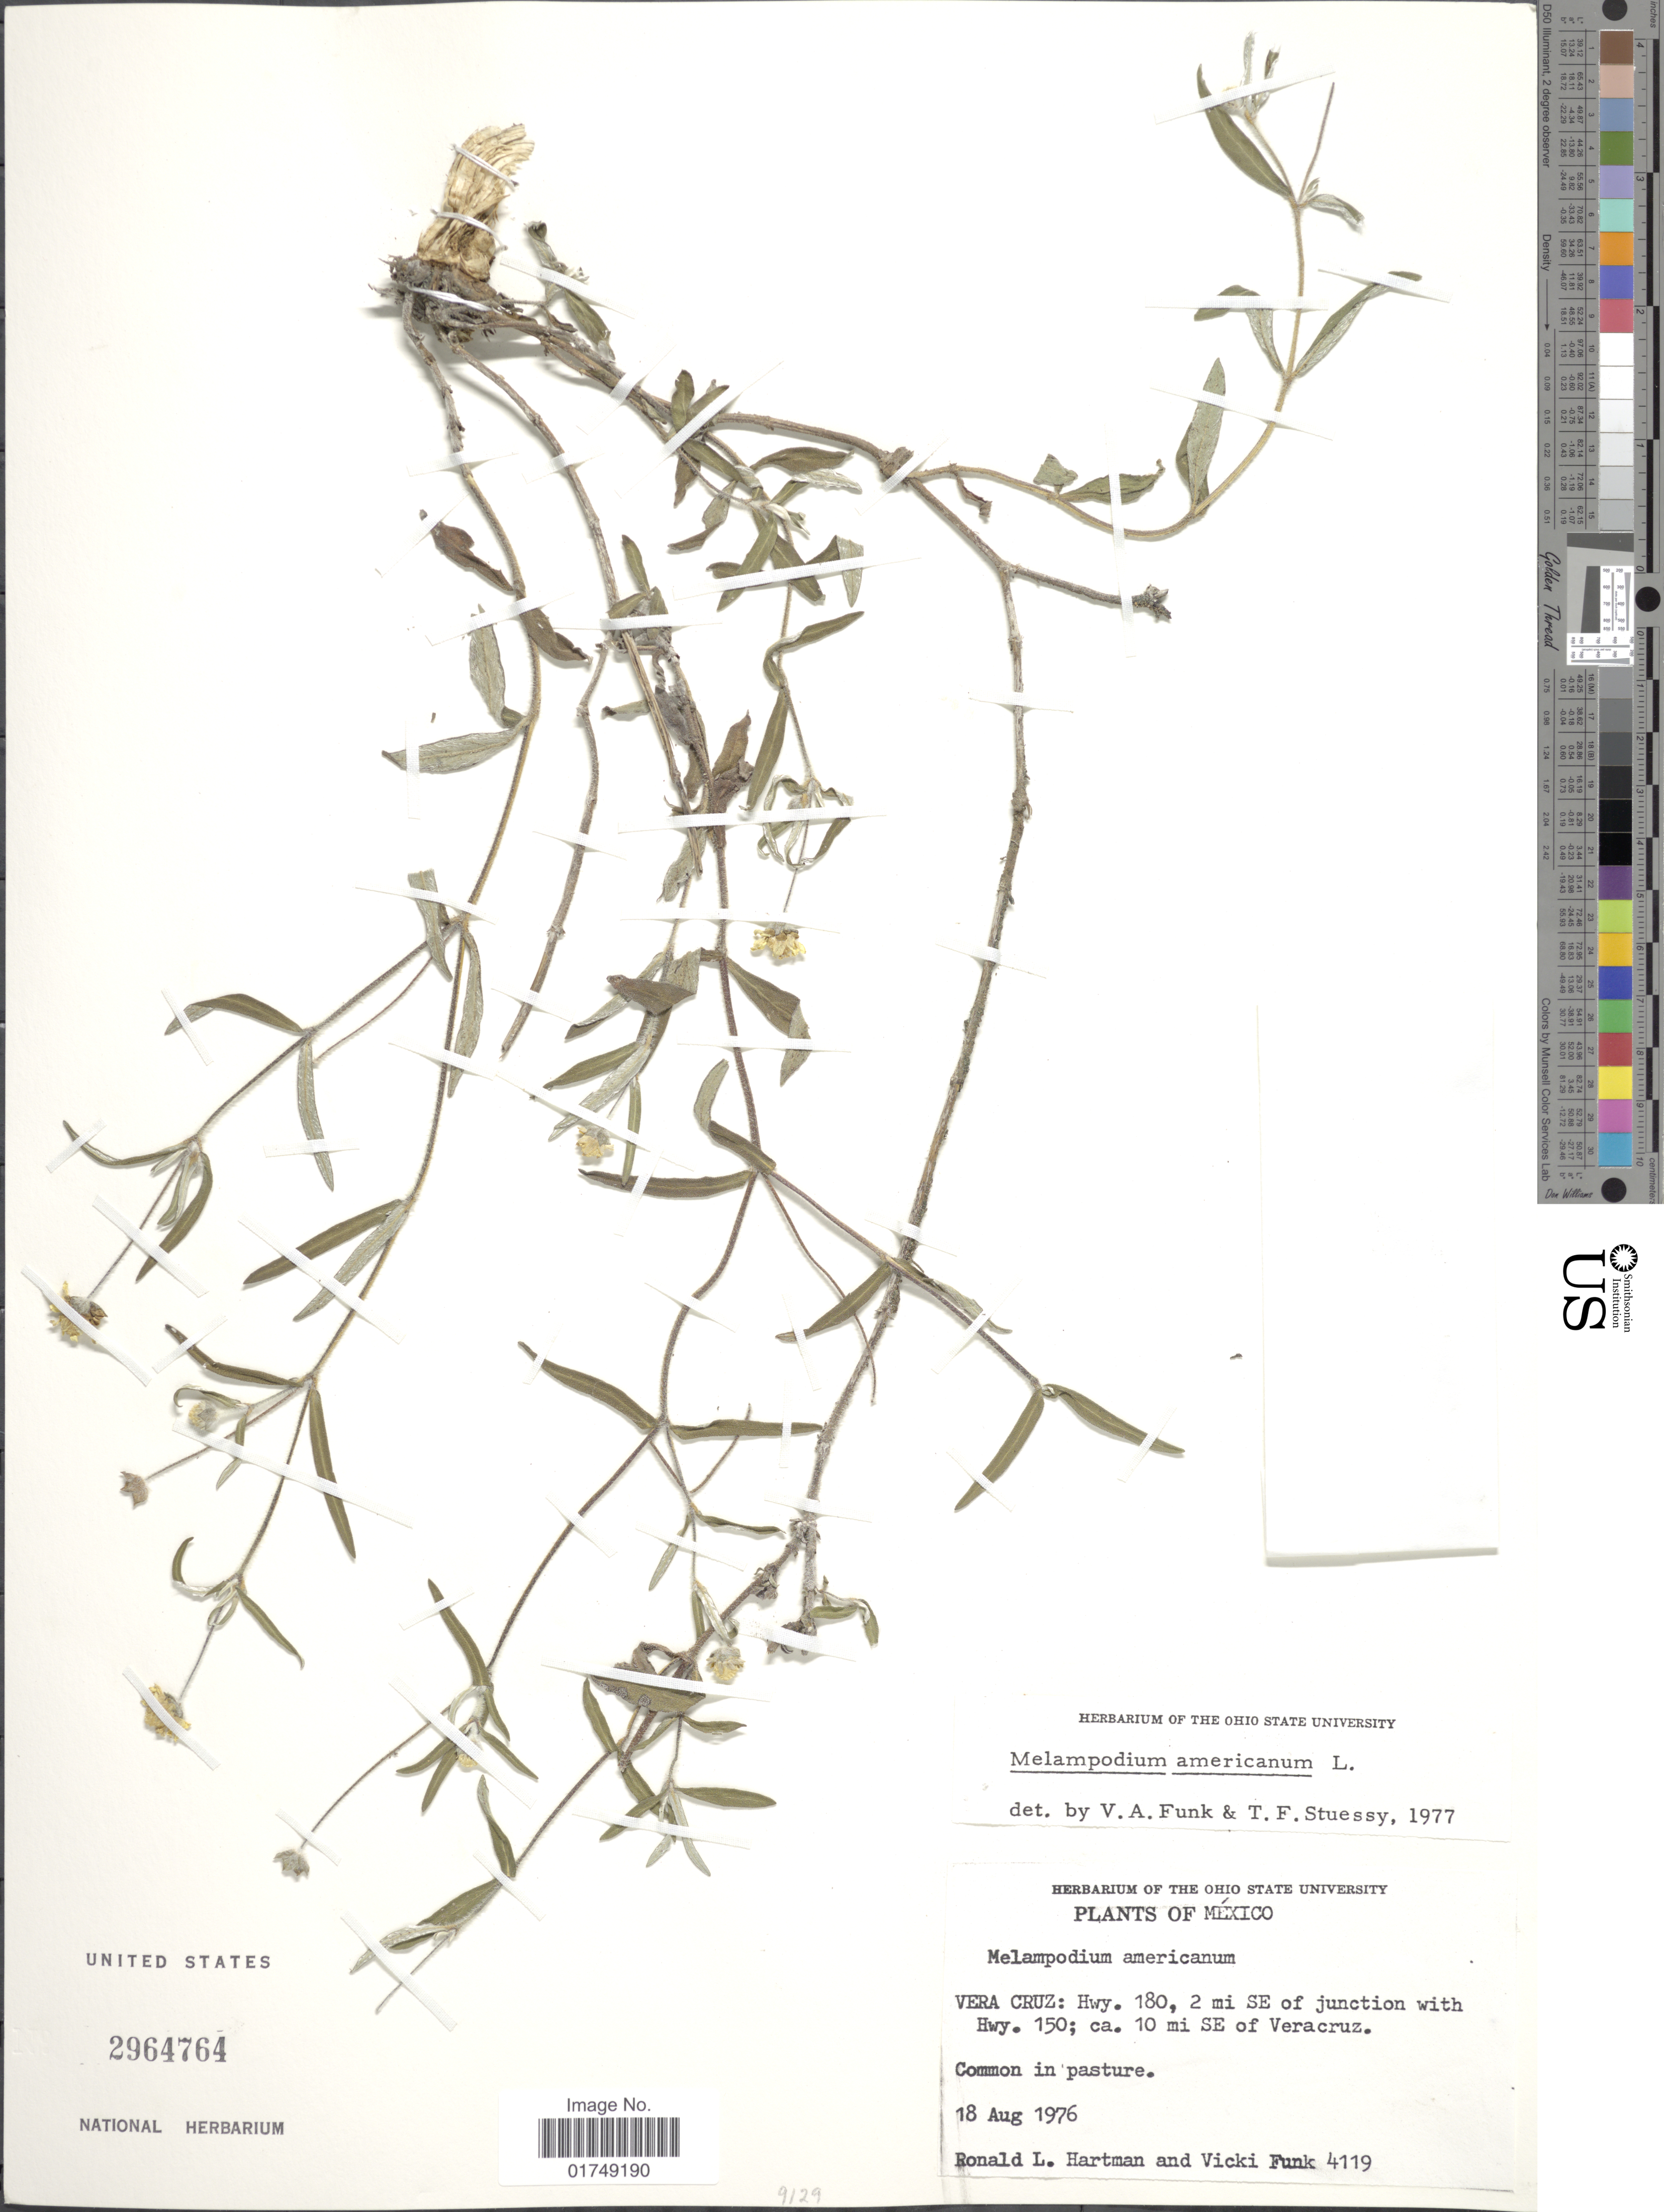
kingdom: Plantae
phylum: Tracheophyta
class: Magnoliopsida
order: Asterales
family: Asteraceae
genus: Melampodium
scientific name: Melampodium americanum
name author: L.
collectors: R. Hartman & V. Funk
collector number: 4119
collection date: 1976-08-18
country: Mexico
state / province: Veracruz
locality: Vera Cruz, Hwy. 180, 2 mi SE of junction with Hwy 150, ca 10 mi SE of Veracruz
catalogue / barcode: US 2964764